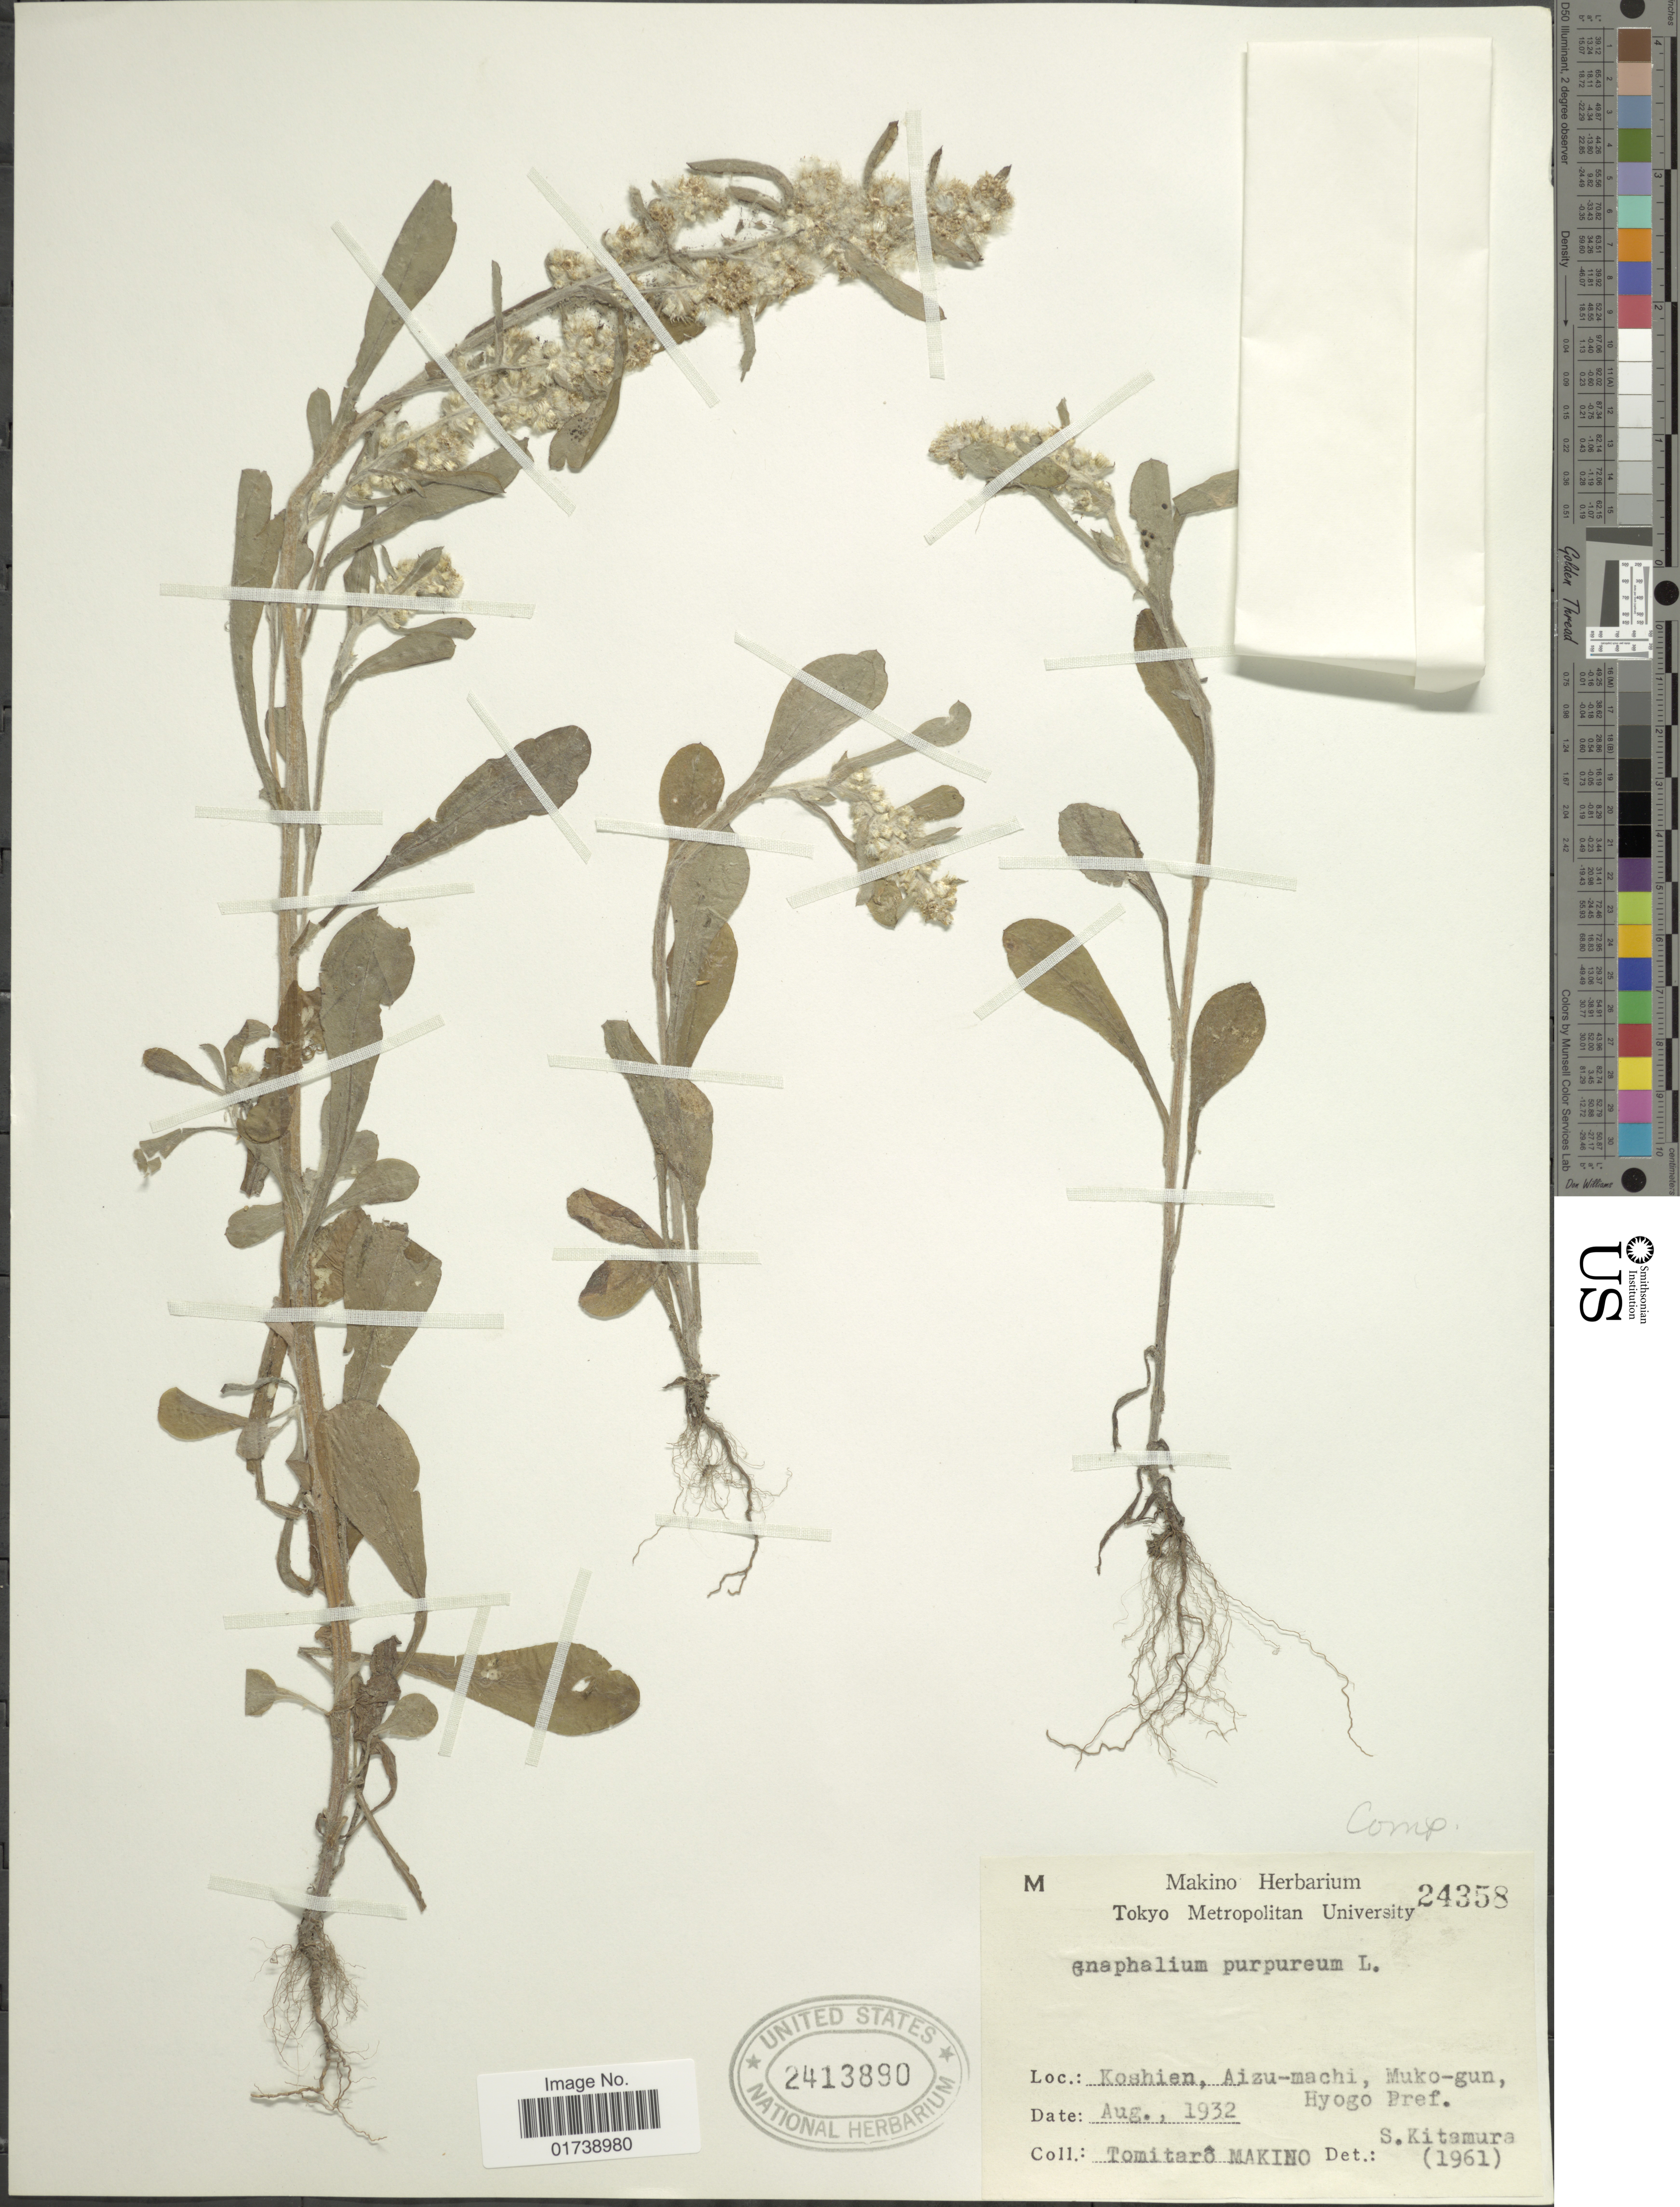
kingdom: Plantae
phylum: Tracheophyta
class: Magnoliopsida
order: Asterales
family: Asteraceae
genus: Gamochaeta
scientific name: Gamochaeta purpurea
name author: (L.) Cabrera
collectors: T. Makino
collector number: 24358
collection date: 1932-08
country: Japan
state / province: Hyogo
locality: Koshien, Aizu-machi, Muko-gun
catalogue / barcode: US 2413890